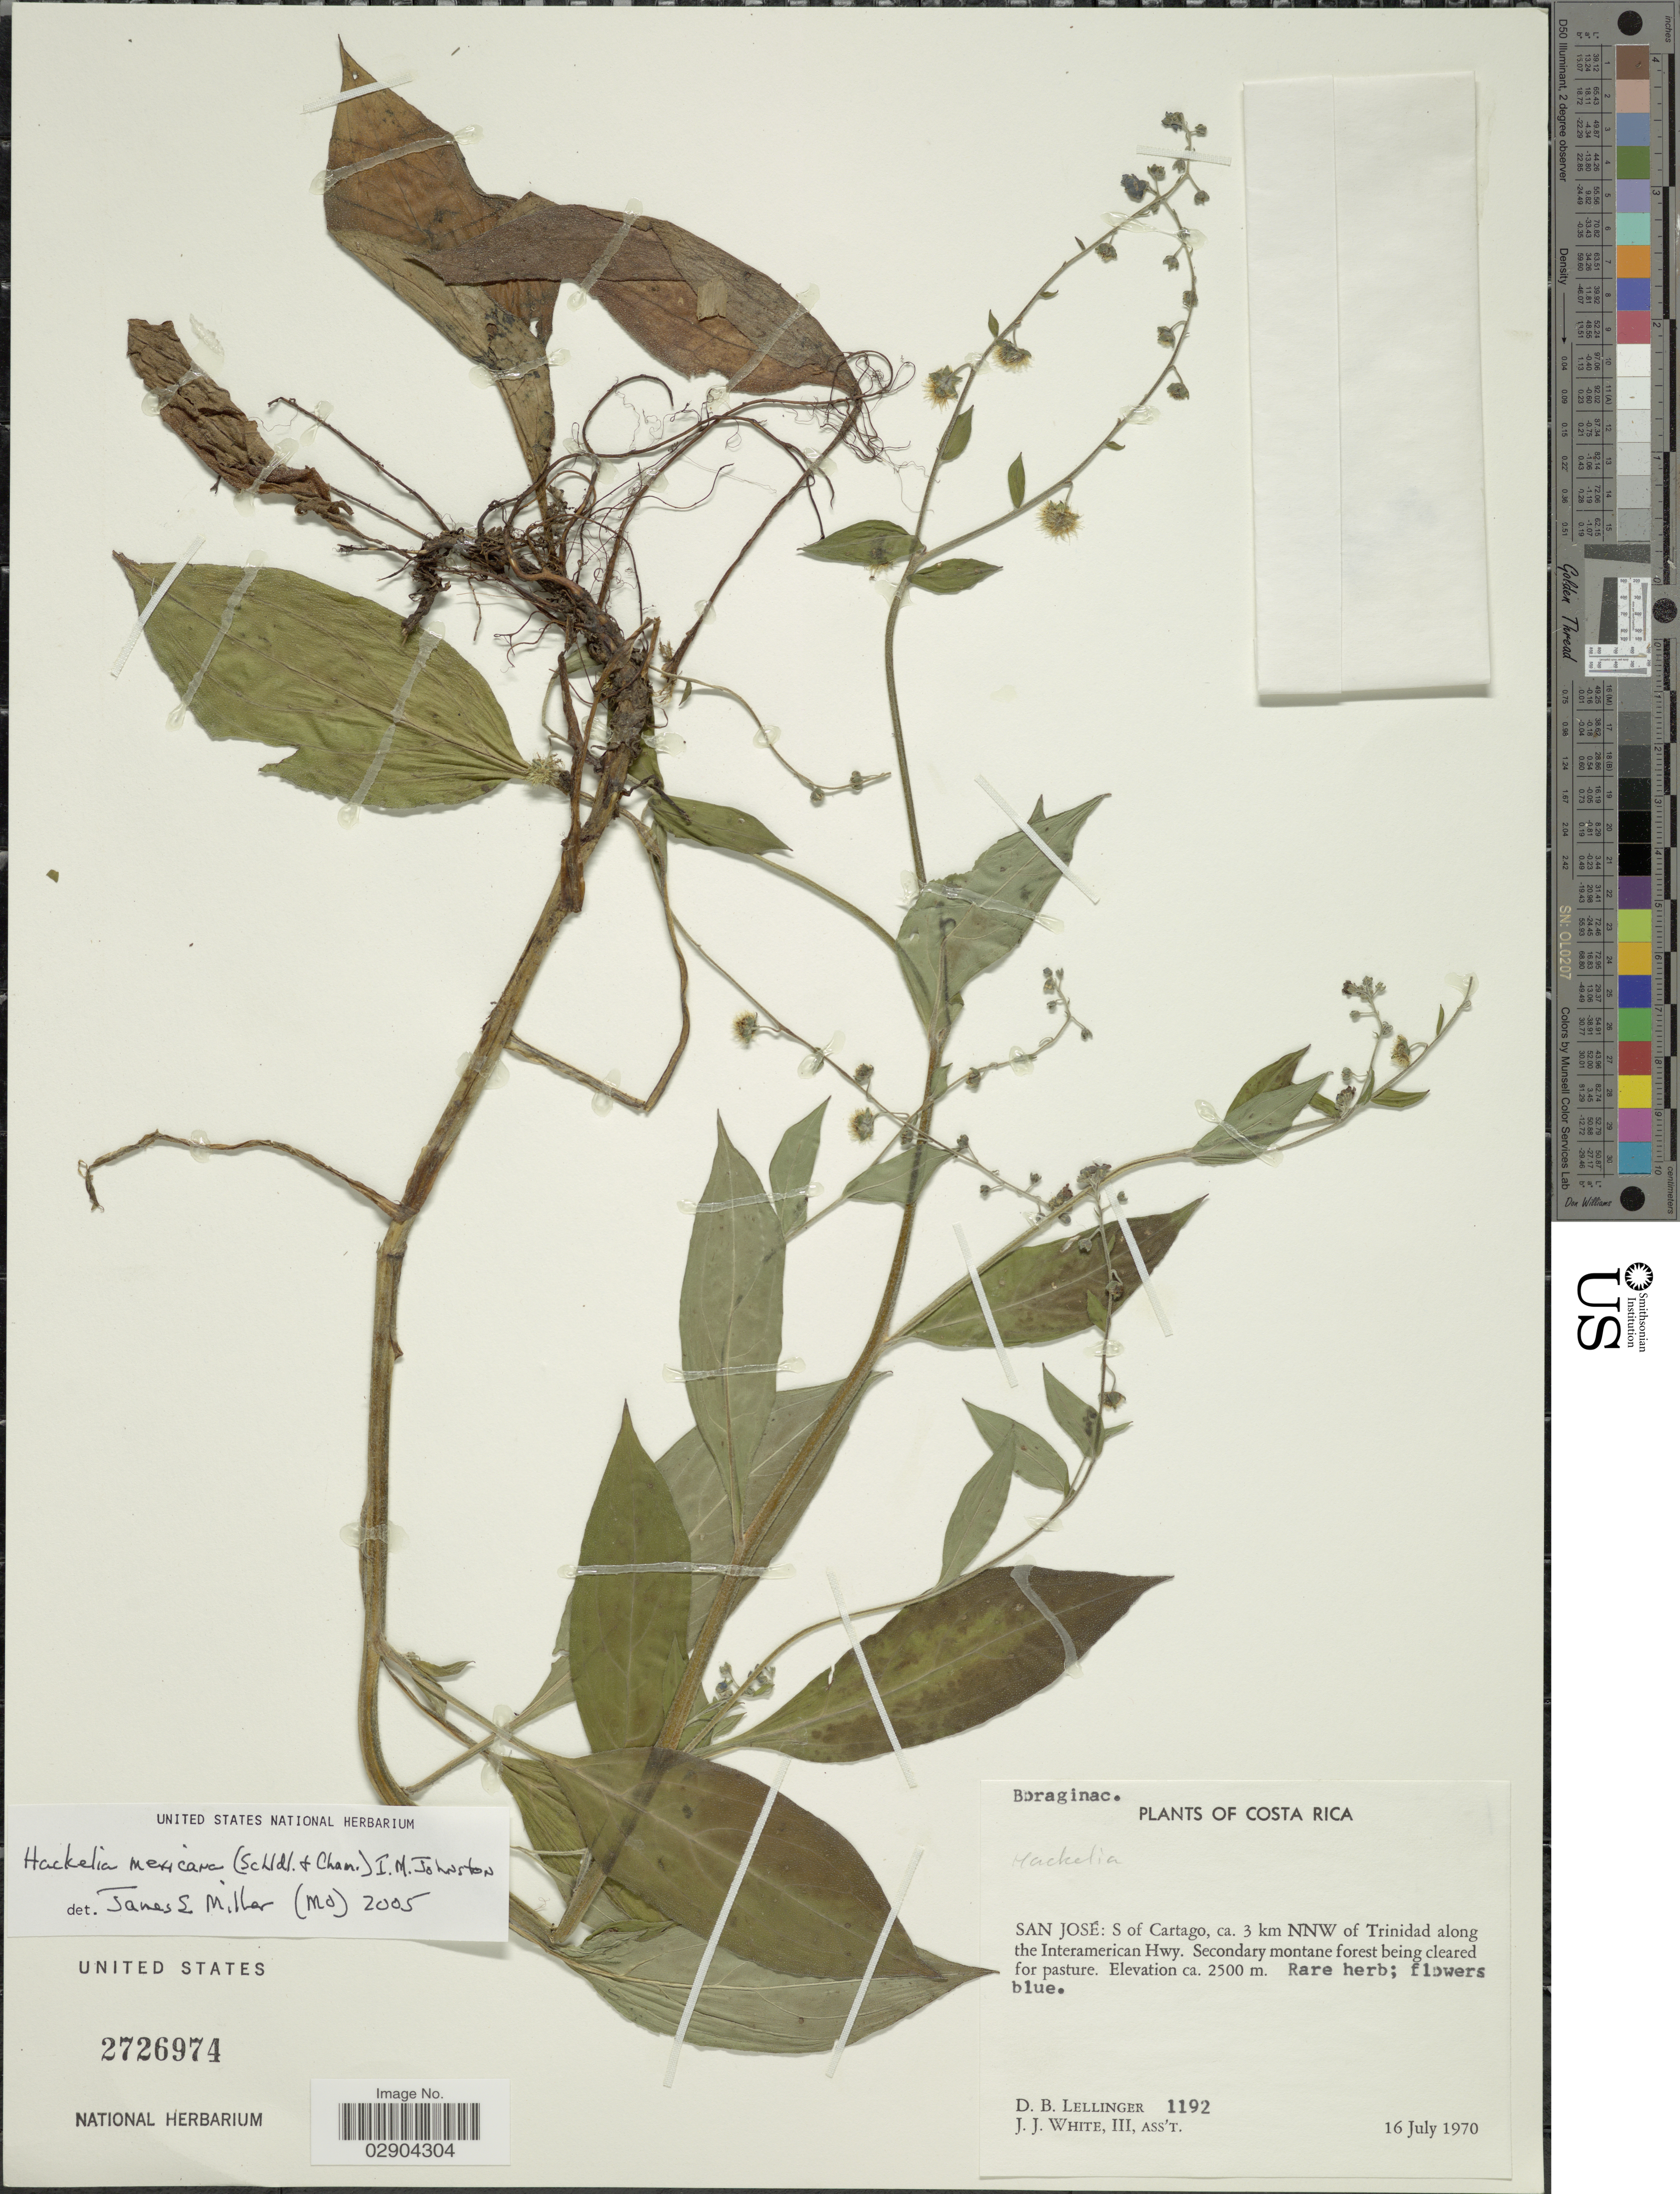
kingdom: Plantae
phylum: Tracheophyta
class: Magnoliopsida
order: Boraginales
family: Boraginaceae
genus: Hackelia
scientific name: Hackelia mexicana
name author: (Schltdl. & Cham.) I.M. Johnst.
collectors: D. B. Lellinger & J. J. White III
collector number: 1192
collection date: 1970-07-16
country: Costa Rica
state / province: San José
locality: S of Cartago, ca. 3 km NNW of Trinidad along the Interamerican Hwy.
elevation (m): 2500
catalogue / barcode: US 2726974